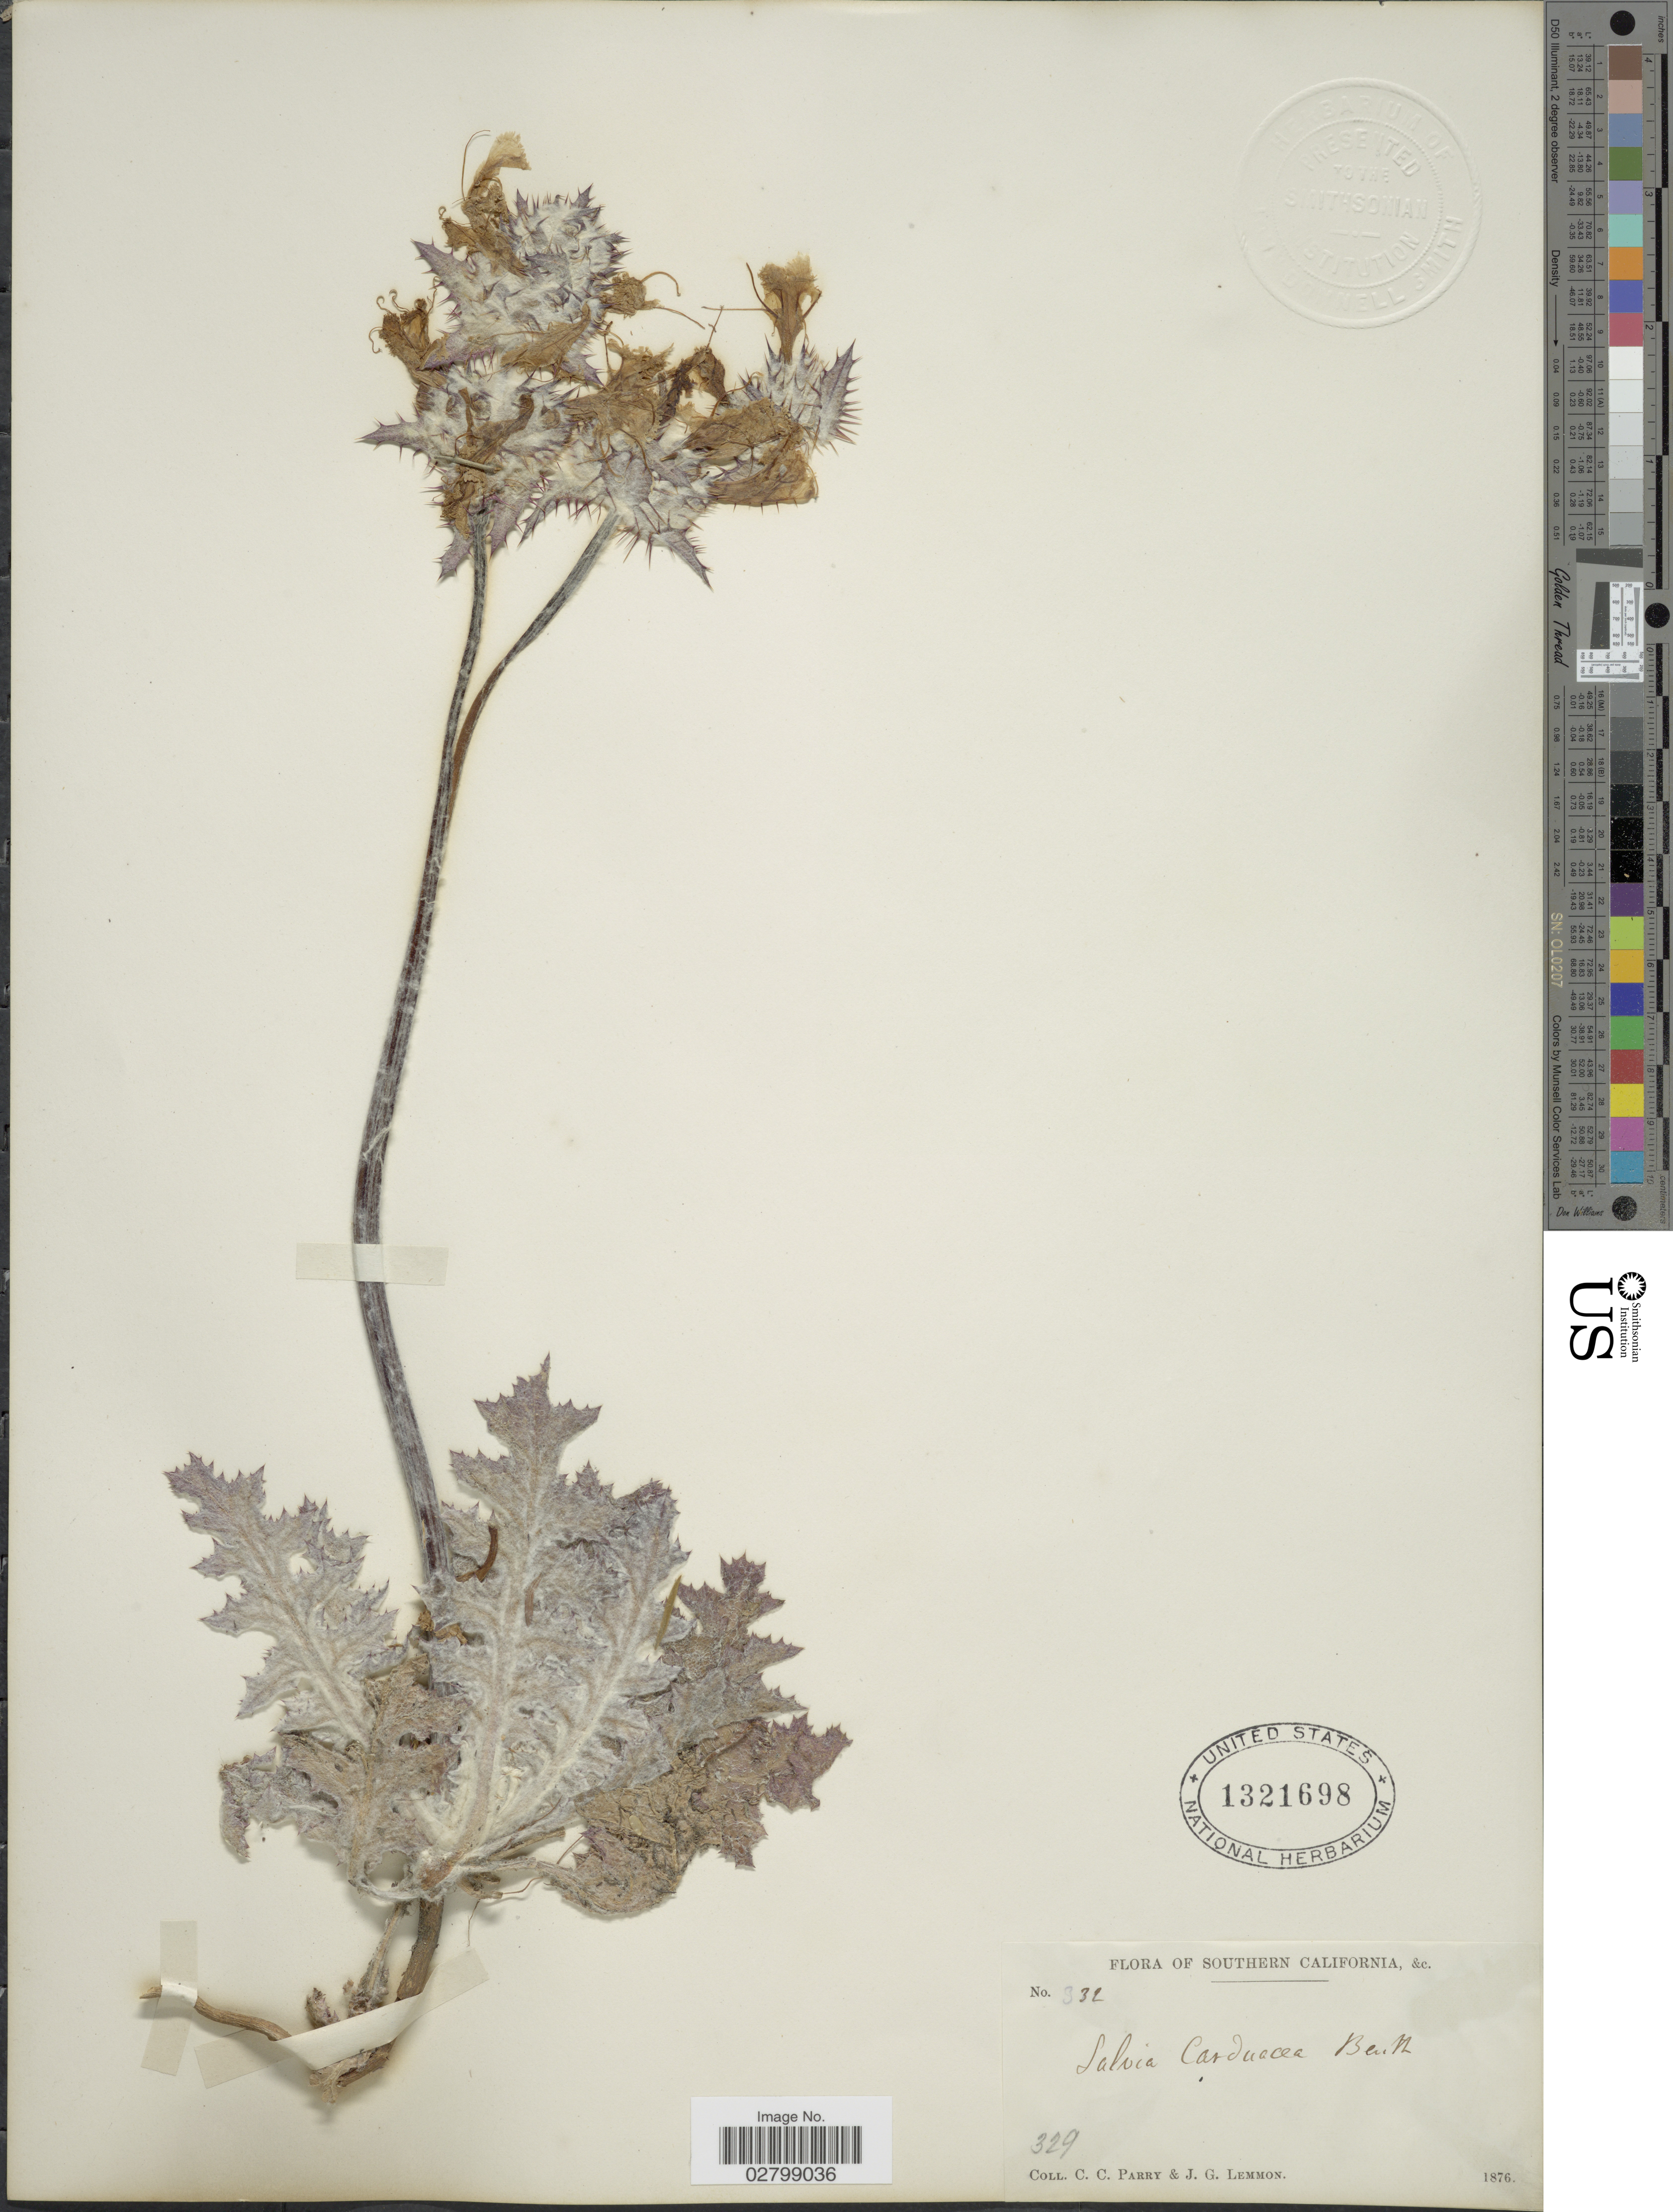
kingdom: Plantae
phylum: Tracheophyta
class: Magnoliopsida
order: Lamiales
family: Lamiaceae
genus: Salvia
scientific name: Salvia carduacea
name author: Benth.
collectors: C. C. Parry & J. Lemmon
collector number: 332/329?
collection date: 1876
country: United States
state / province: California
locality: Southern California.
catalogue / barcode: US 1321698